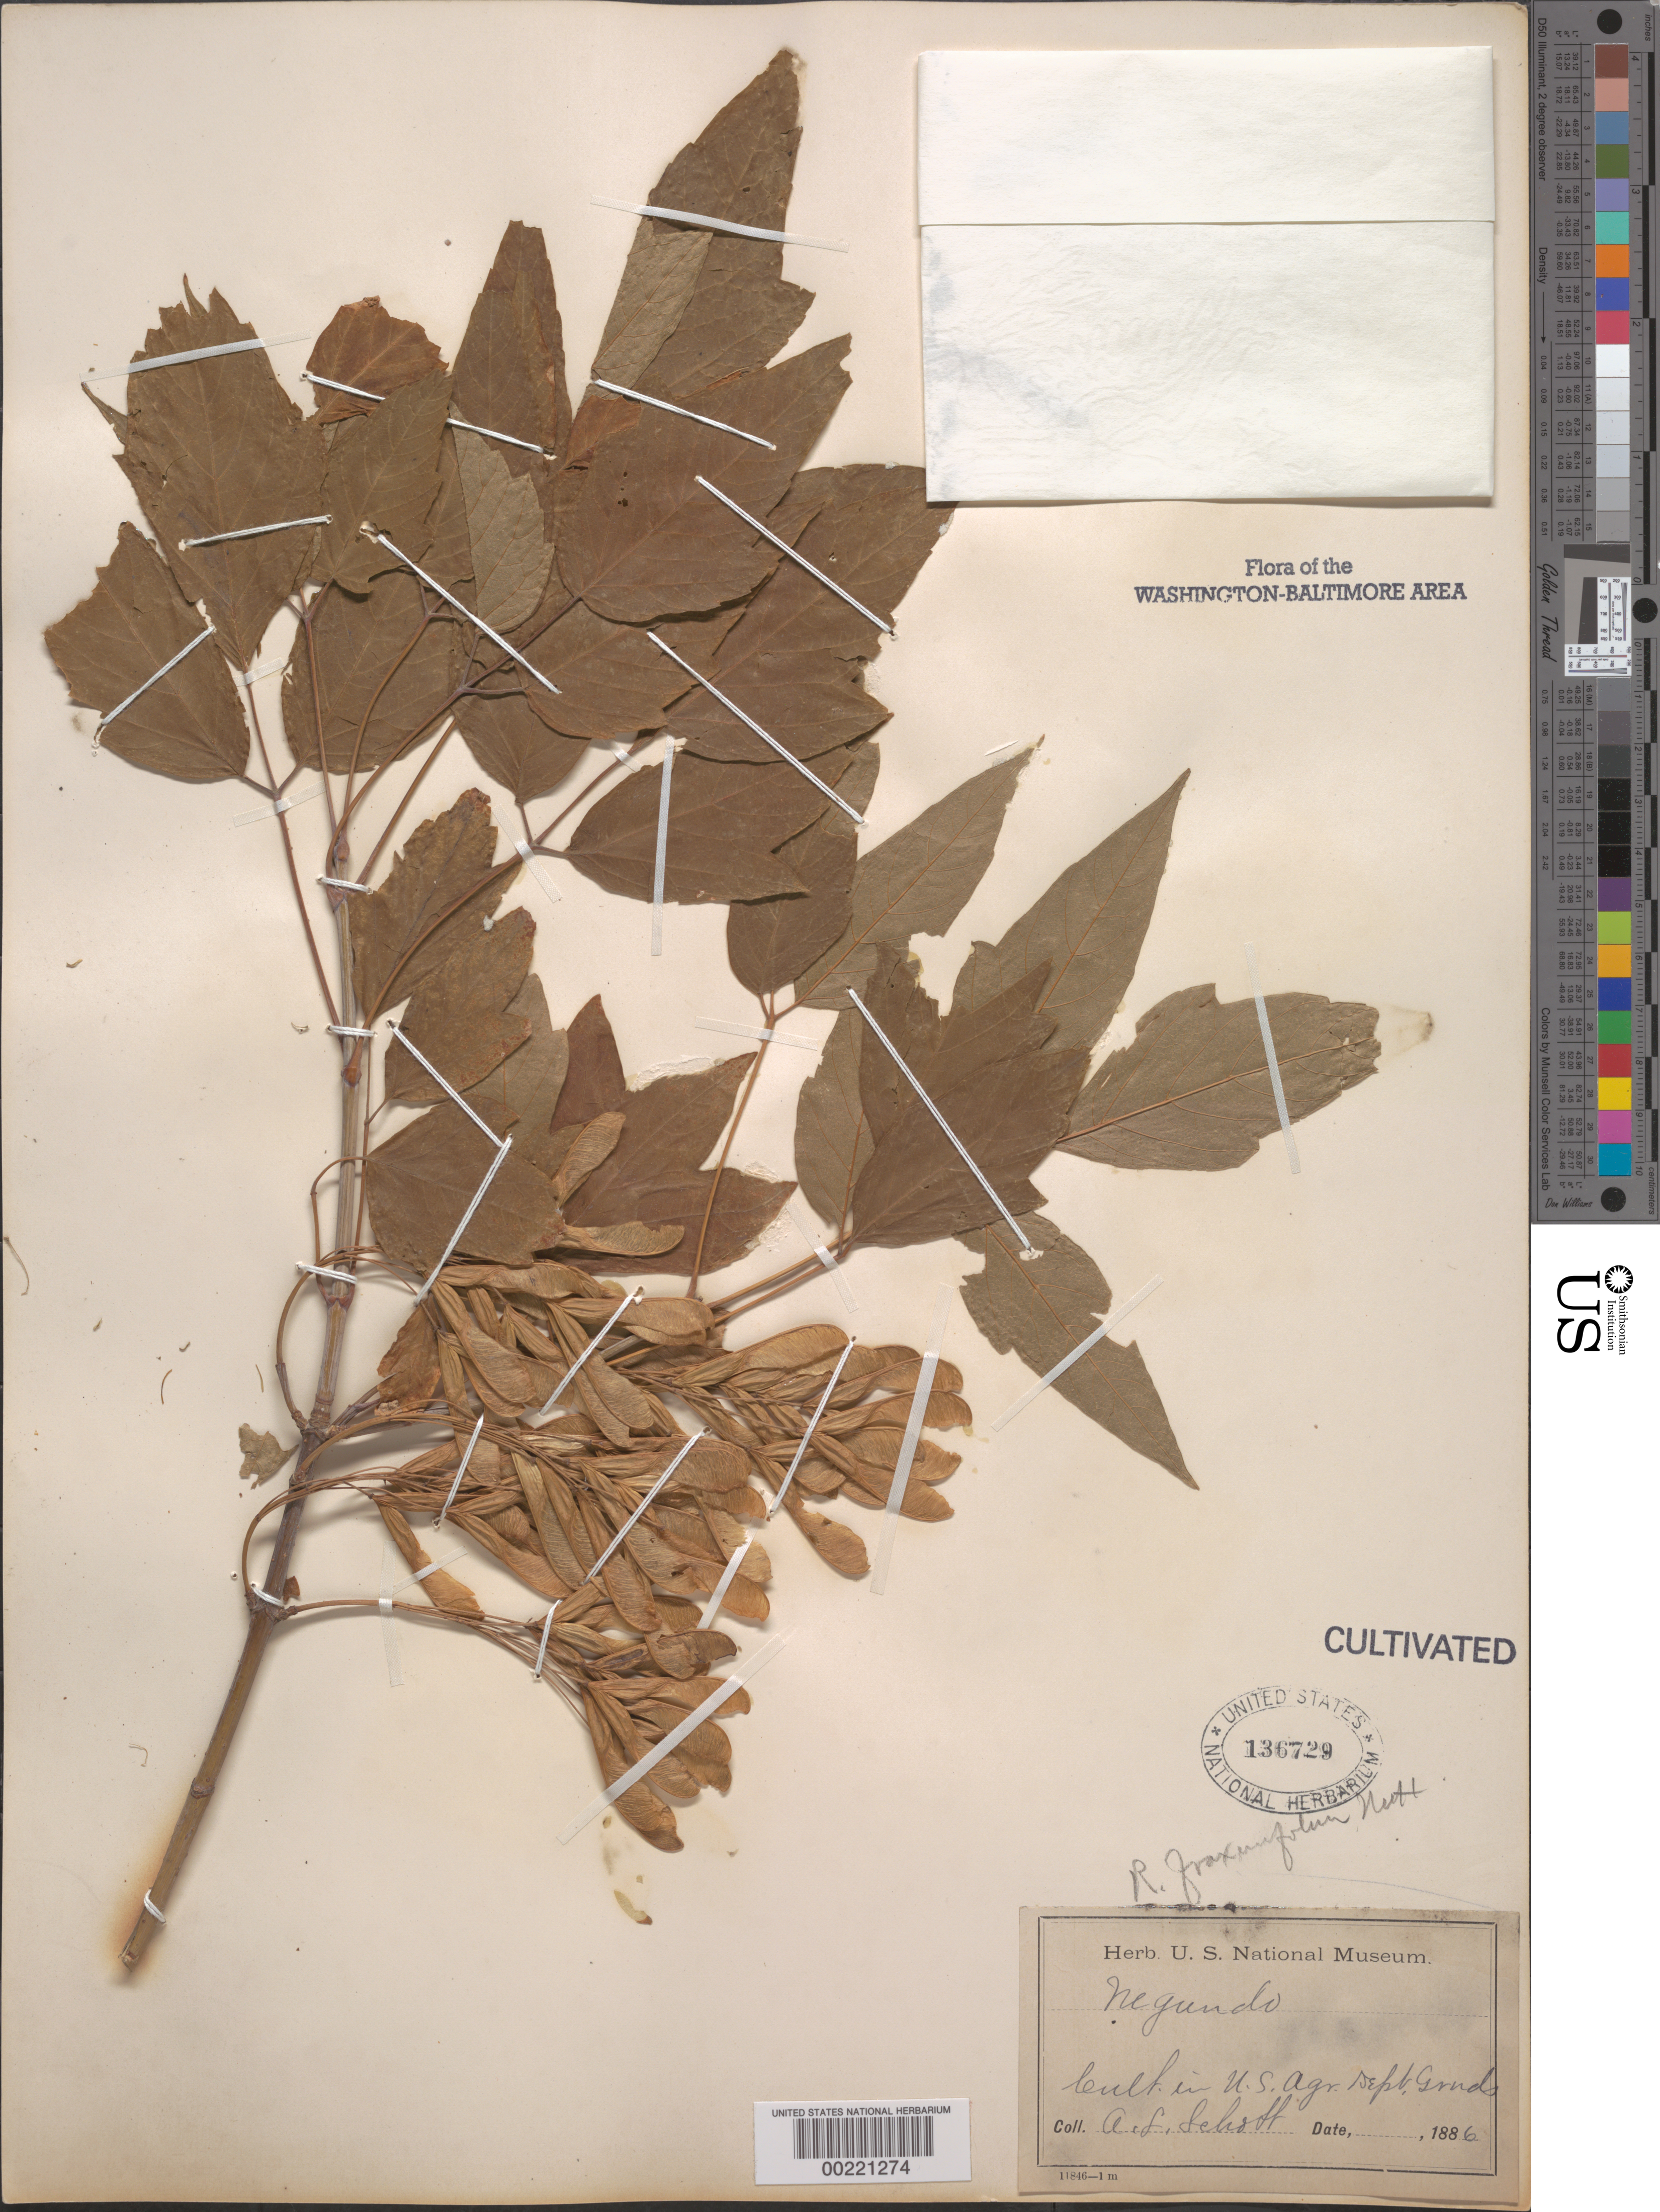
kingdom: Plantae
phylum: Tracheophyta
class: Magnoliopsida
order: Sapindales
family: Sapindaceae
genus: Acer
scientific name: Acer negundo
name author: L.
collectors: A. L. Schott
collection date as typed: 1886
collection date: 1886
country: United States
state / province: District of Columbia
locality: Department of Agriculture grounds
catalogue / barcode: US 136729